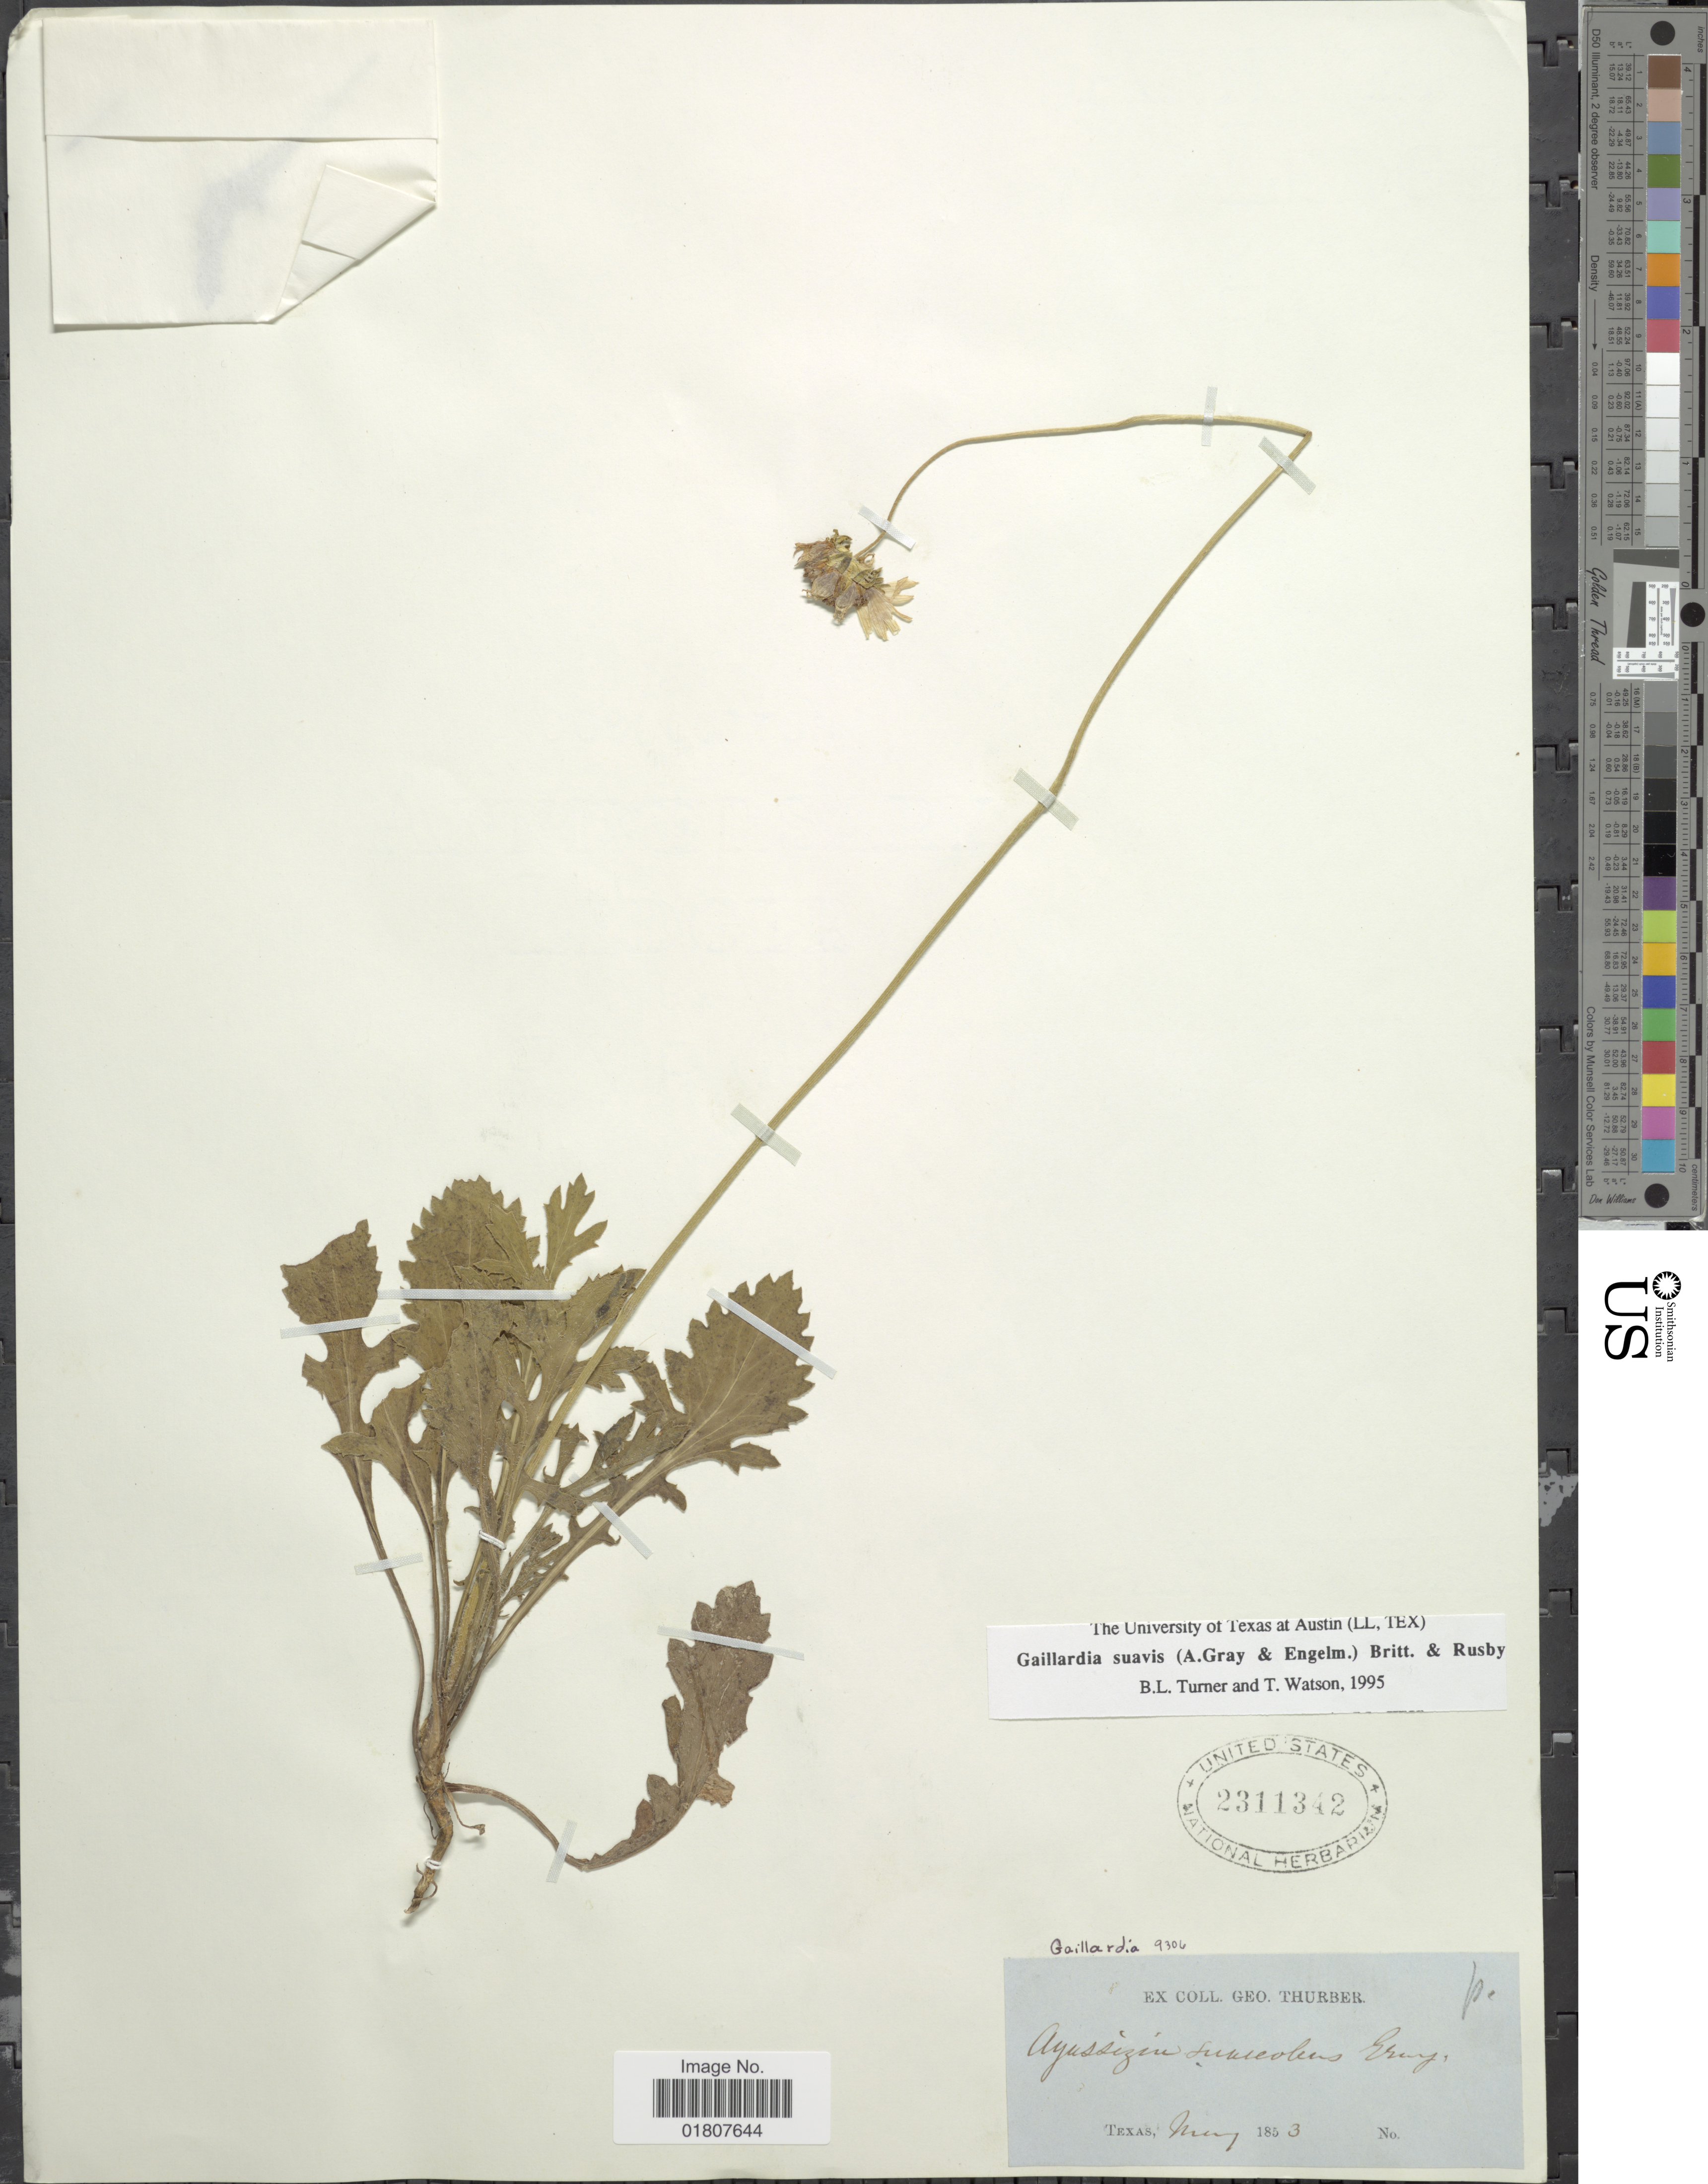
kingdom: Plantae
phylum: Tracheophyta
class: Magnoliopsida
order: Asterales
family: Asteraceae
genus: Gaillardia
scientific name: Gaillardia suavis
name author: (A. Gray & Engelm.) Britton & Rusby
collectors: ex coll. Geo. Thurber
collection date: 1853-05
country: United States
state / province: Texas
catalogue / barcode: US 2311342